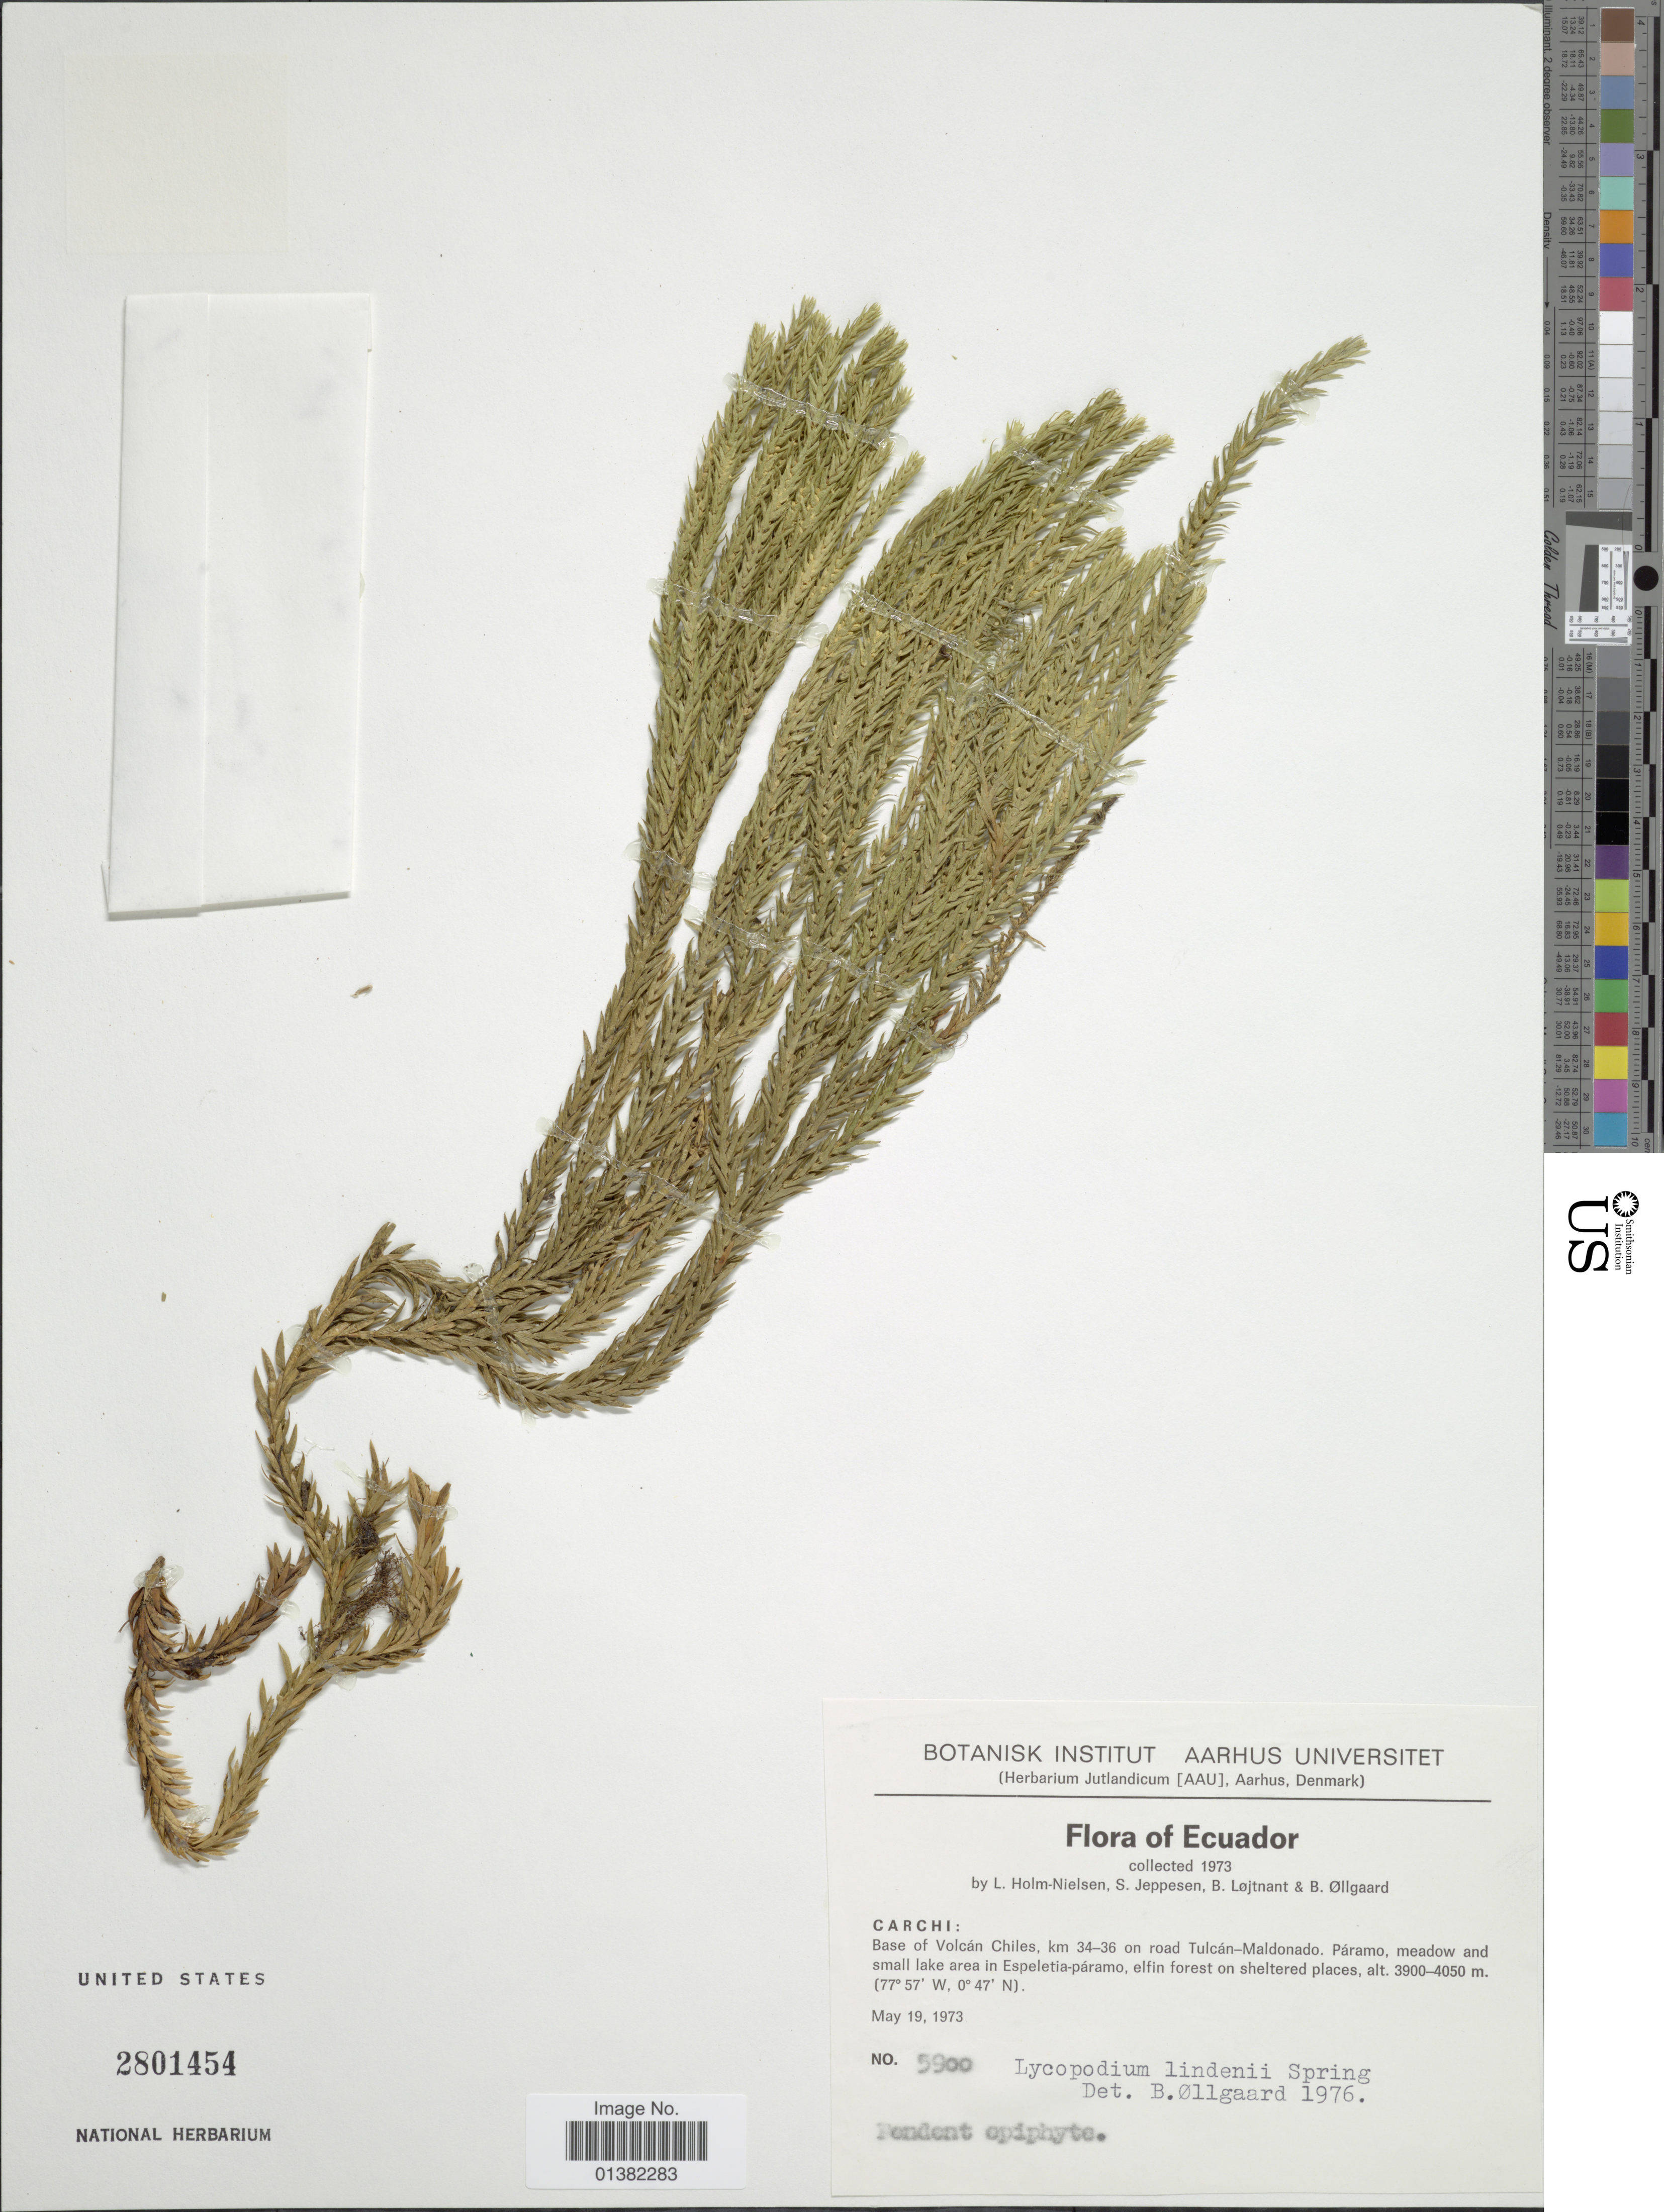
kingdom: Plantae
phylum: Tracheophyta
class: Lycopodiopsida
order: Lycopodiales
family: Lycopodiaceae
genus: Phlegmariurus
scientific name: Phlegmariurus lindenii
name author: (Spring) B. Øllg.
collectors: L. B. Holm-Nielsen, S. Jeppesen, B. Löjtnant & B. Øllgaard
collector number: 5900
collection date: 1973-05-19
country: Ecuador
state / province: Carchi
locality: Base of Volcán Chiles, km 34-36 on road Tulcán-Maldonado, Páramo, meadow and small lake area in Espeletia-páramo, elfin forest on sheltered places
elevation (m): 3900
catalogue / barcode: US 2801454